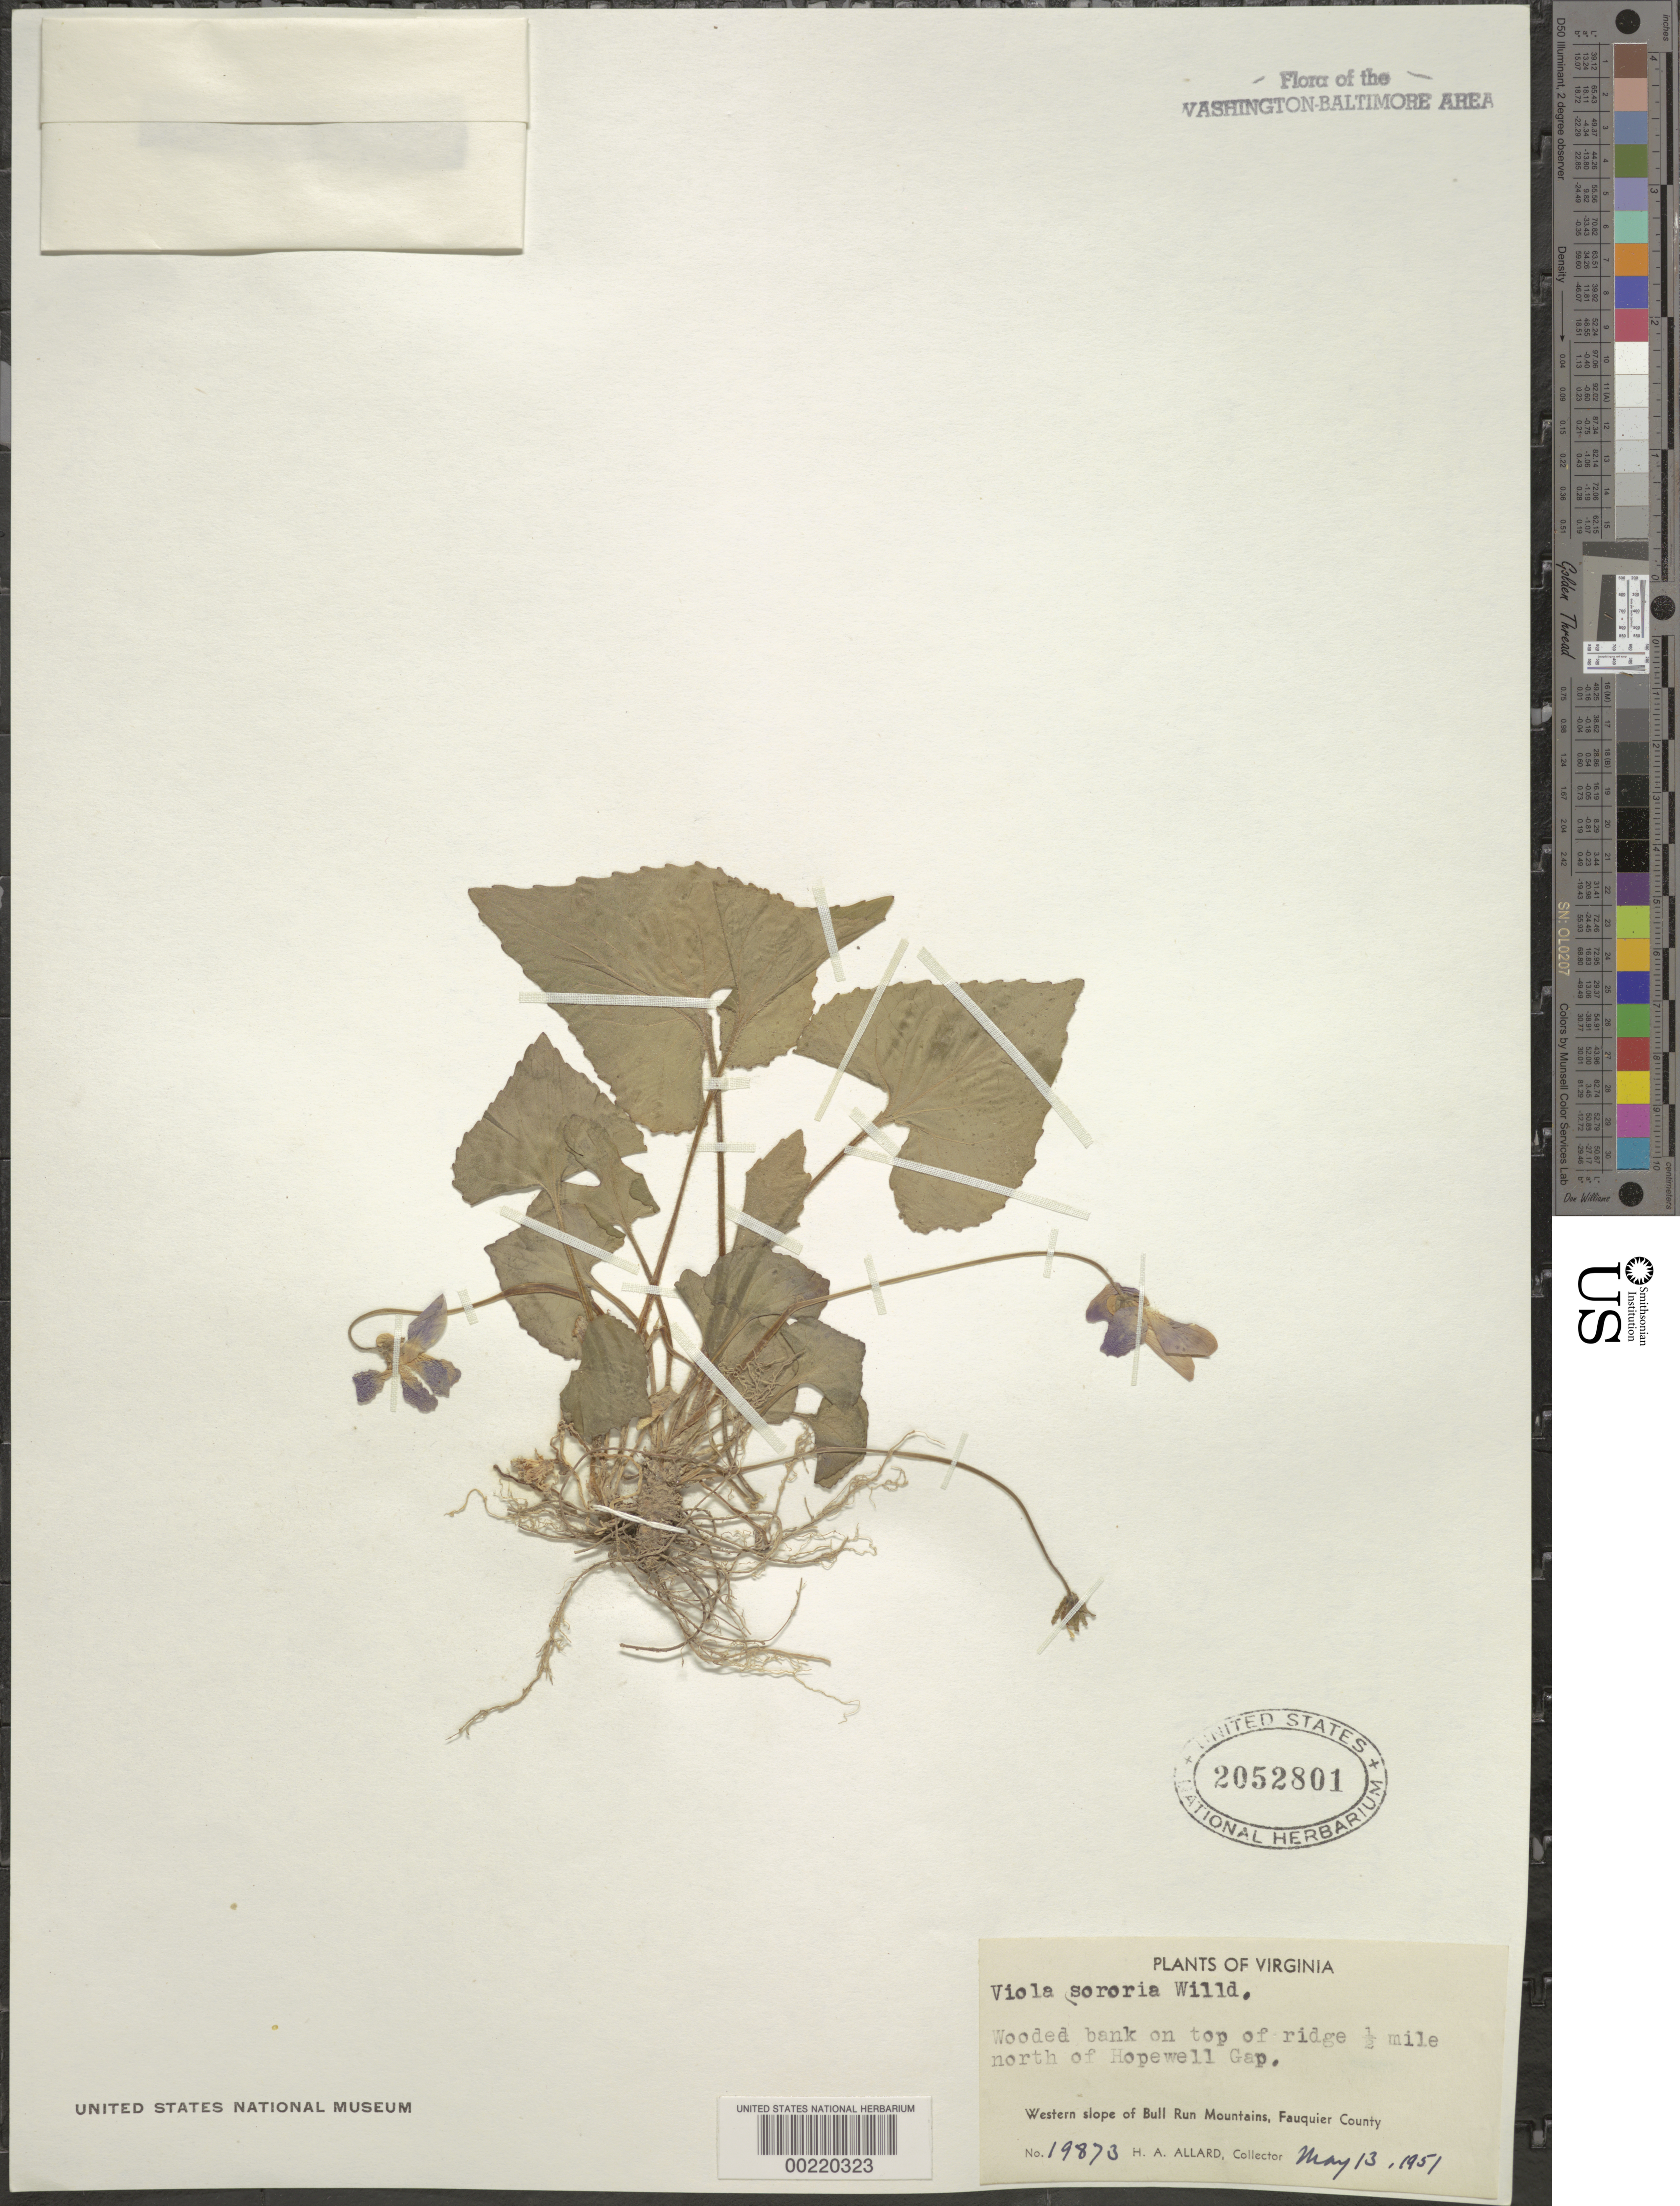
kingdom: Plantae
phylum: Tracheophyta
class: Magnoliopsida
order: Malpighiales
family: Violaceae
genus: Viola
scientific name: Viola sororia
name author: Willd.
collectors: H. A. Allard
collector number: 19873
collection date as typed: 13 May 1951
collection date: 1951-05-13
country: United States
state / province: Virginia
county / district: Fauquier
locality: North of Hopewell Gap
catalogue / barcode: US 2052801